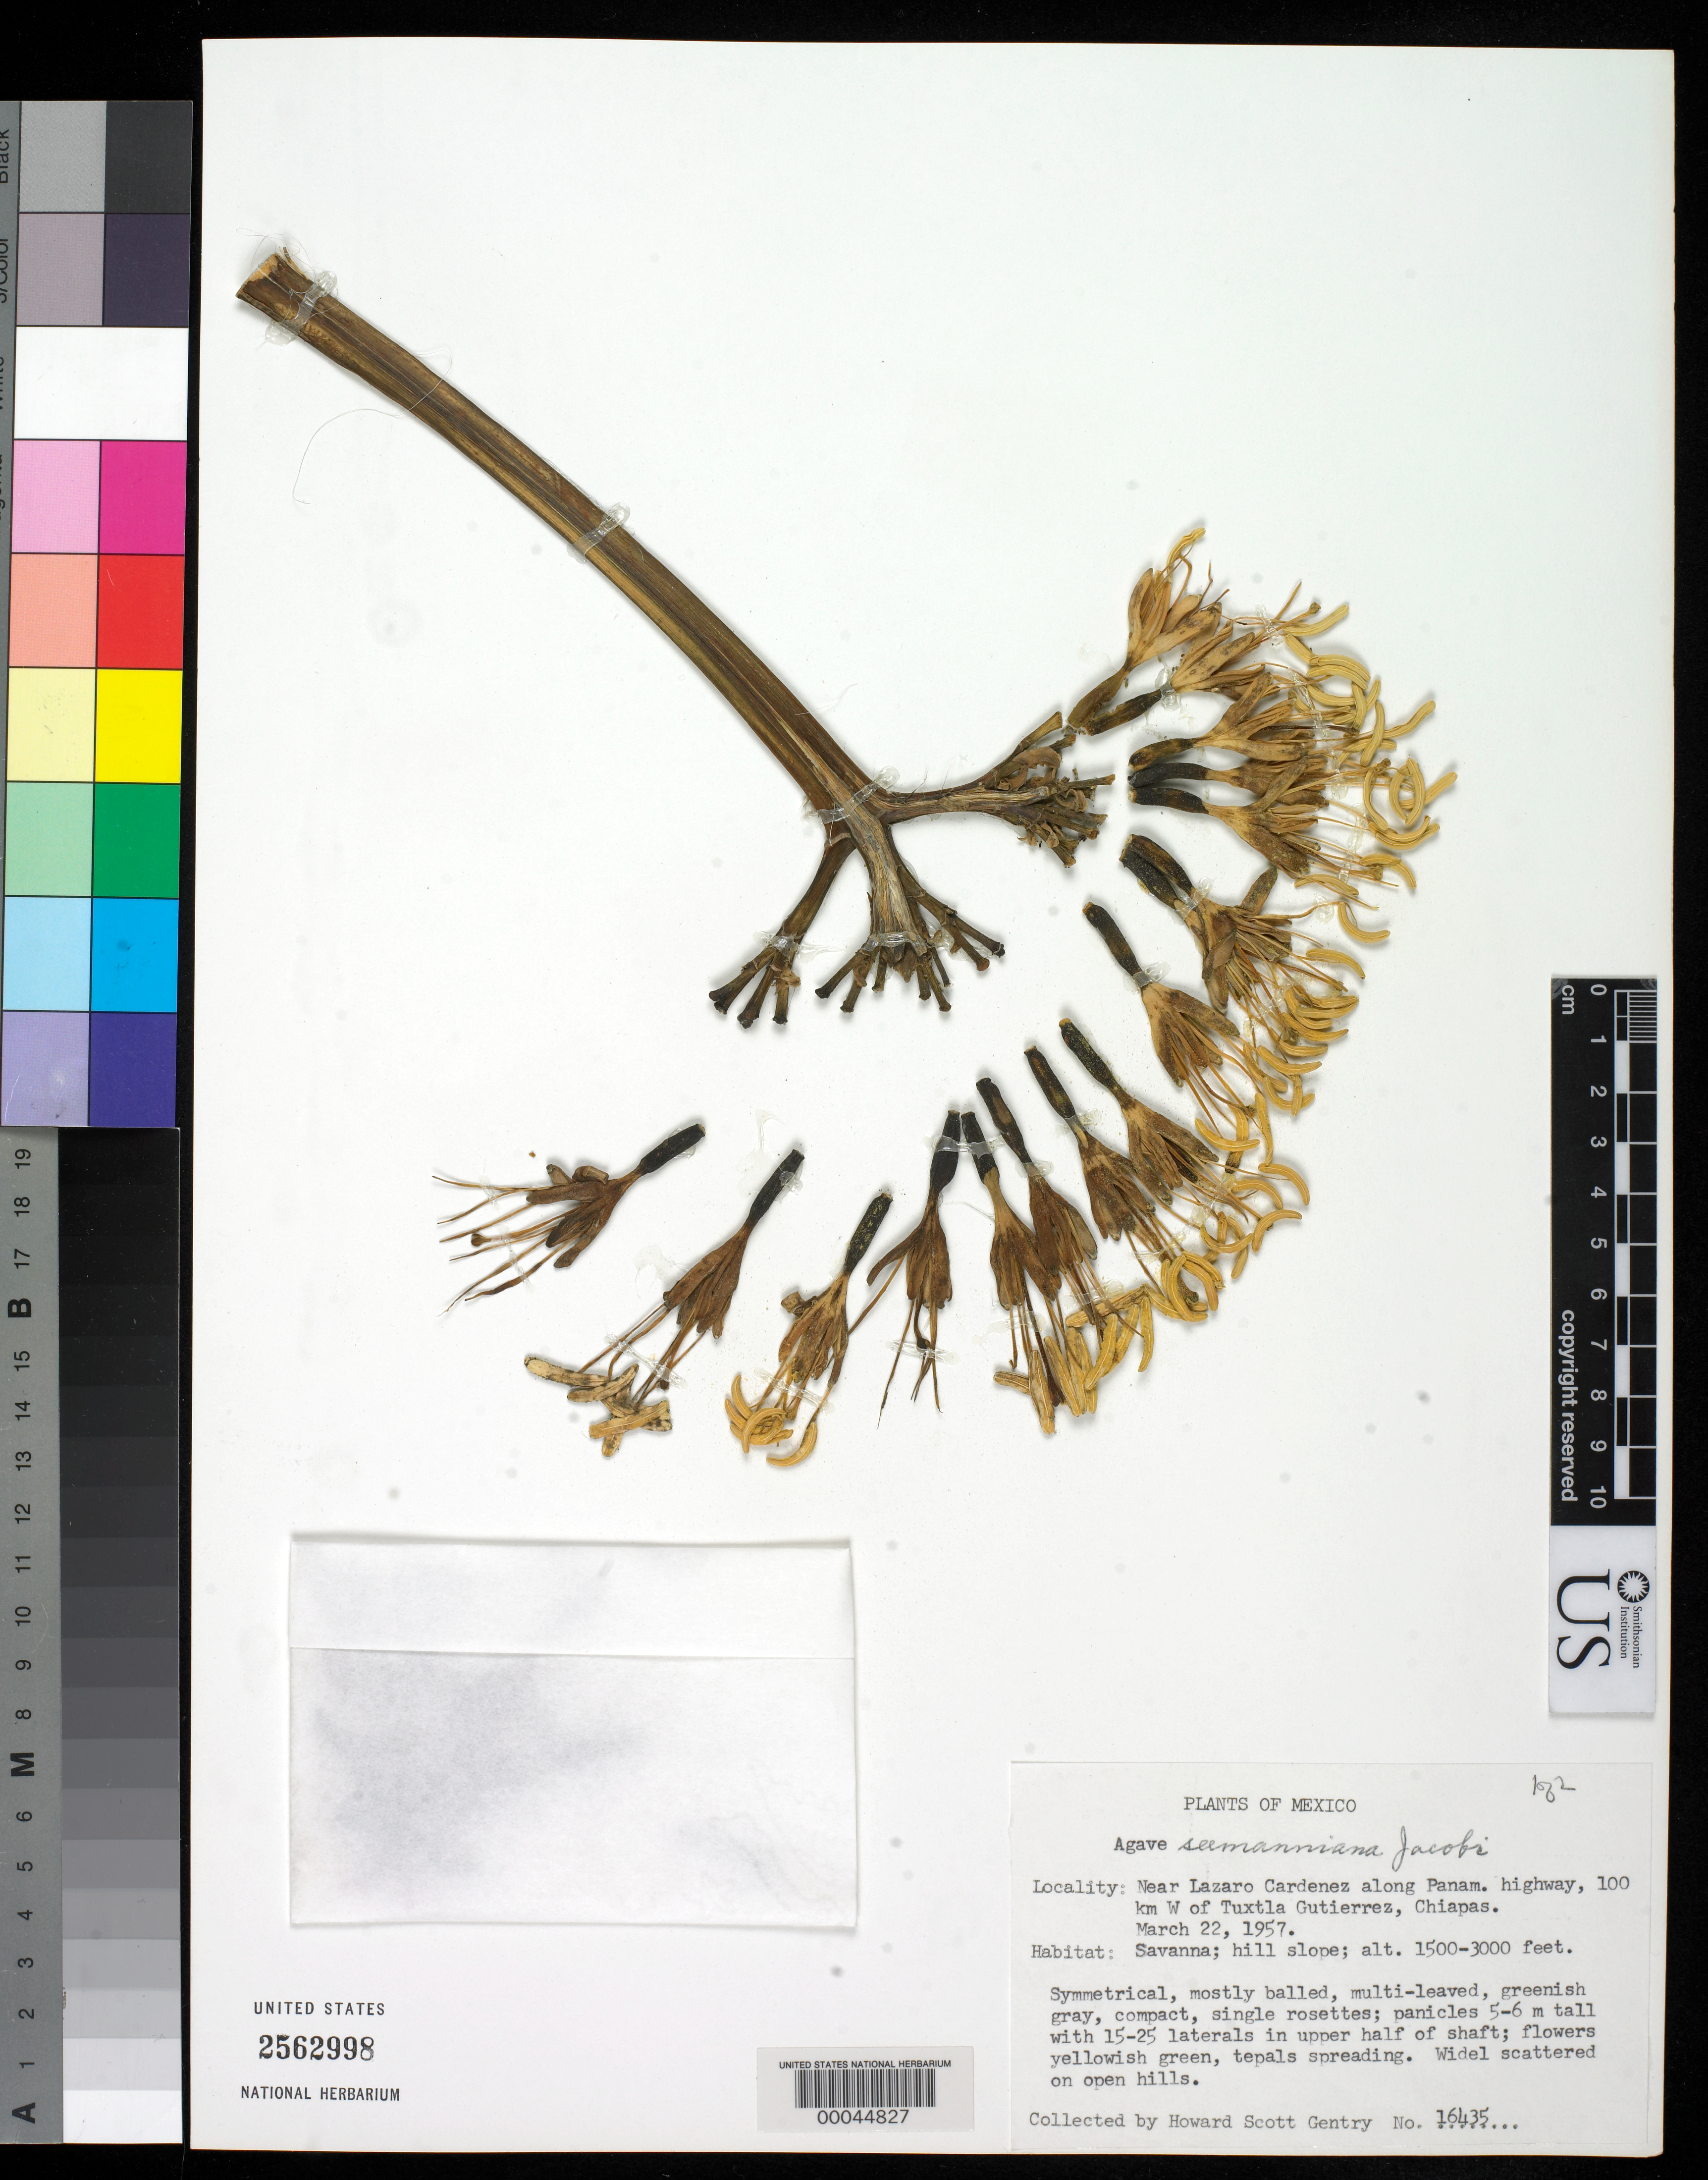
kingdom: Plantae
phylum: Tracheophyta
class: Liliopsida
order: Asparagales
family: Asparagaceae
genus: Agave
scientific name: Agave seemanniana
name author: Jacobi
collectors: H. S. Gentry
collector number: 16435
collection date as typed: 22 Mar 1957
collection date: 1957-03-22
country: Mexico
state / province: Chiapas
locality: Near Lazaro Cardenez along Pan Am highway 100 km W of Tuxtla Gutierrez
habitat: Savanna; hill slope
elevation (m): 457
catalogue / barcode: US 2562998